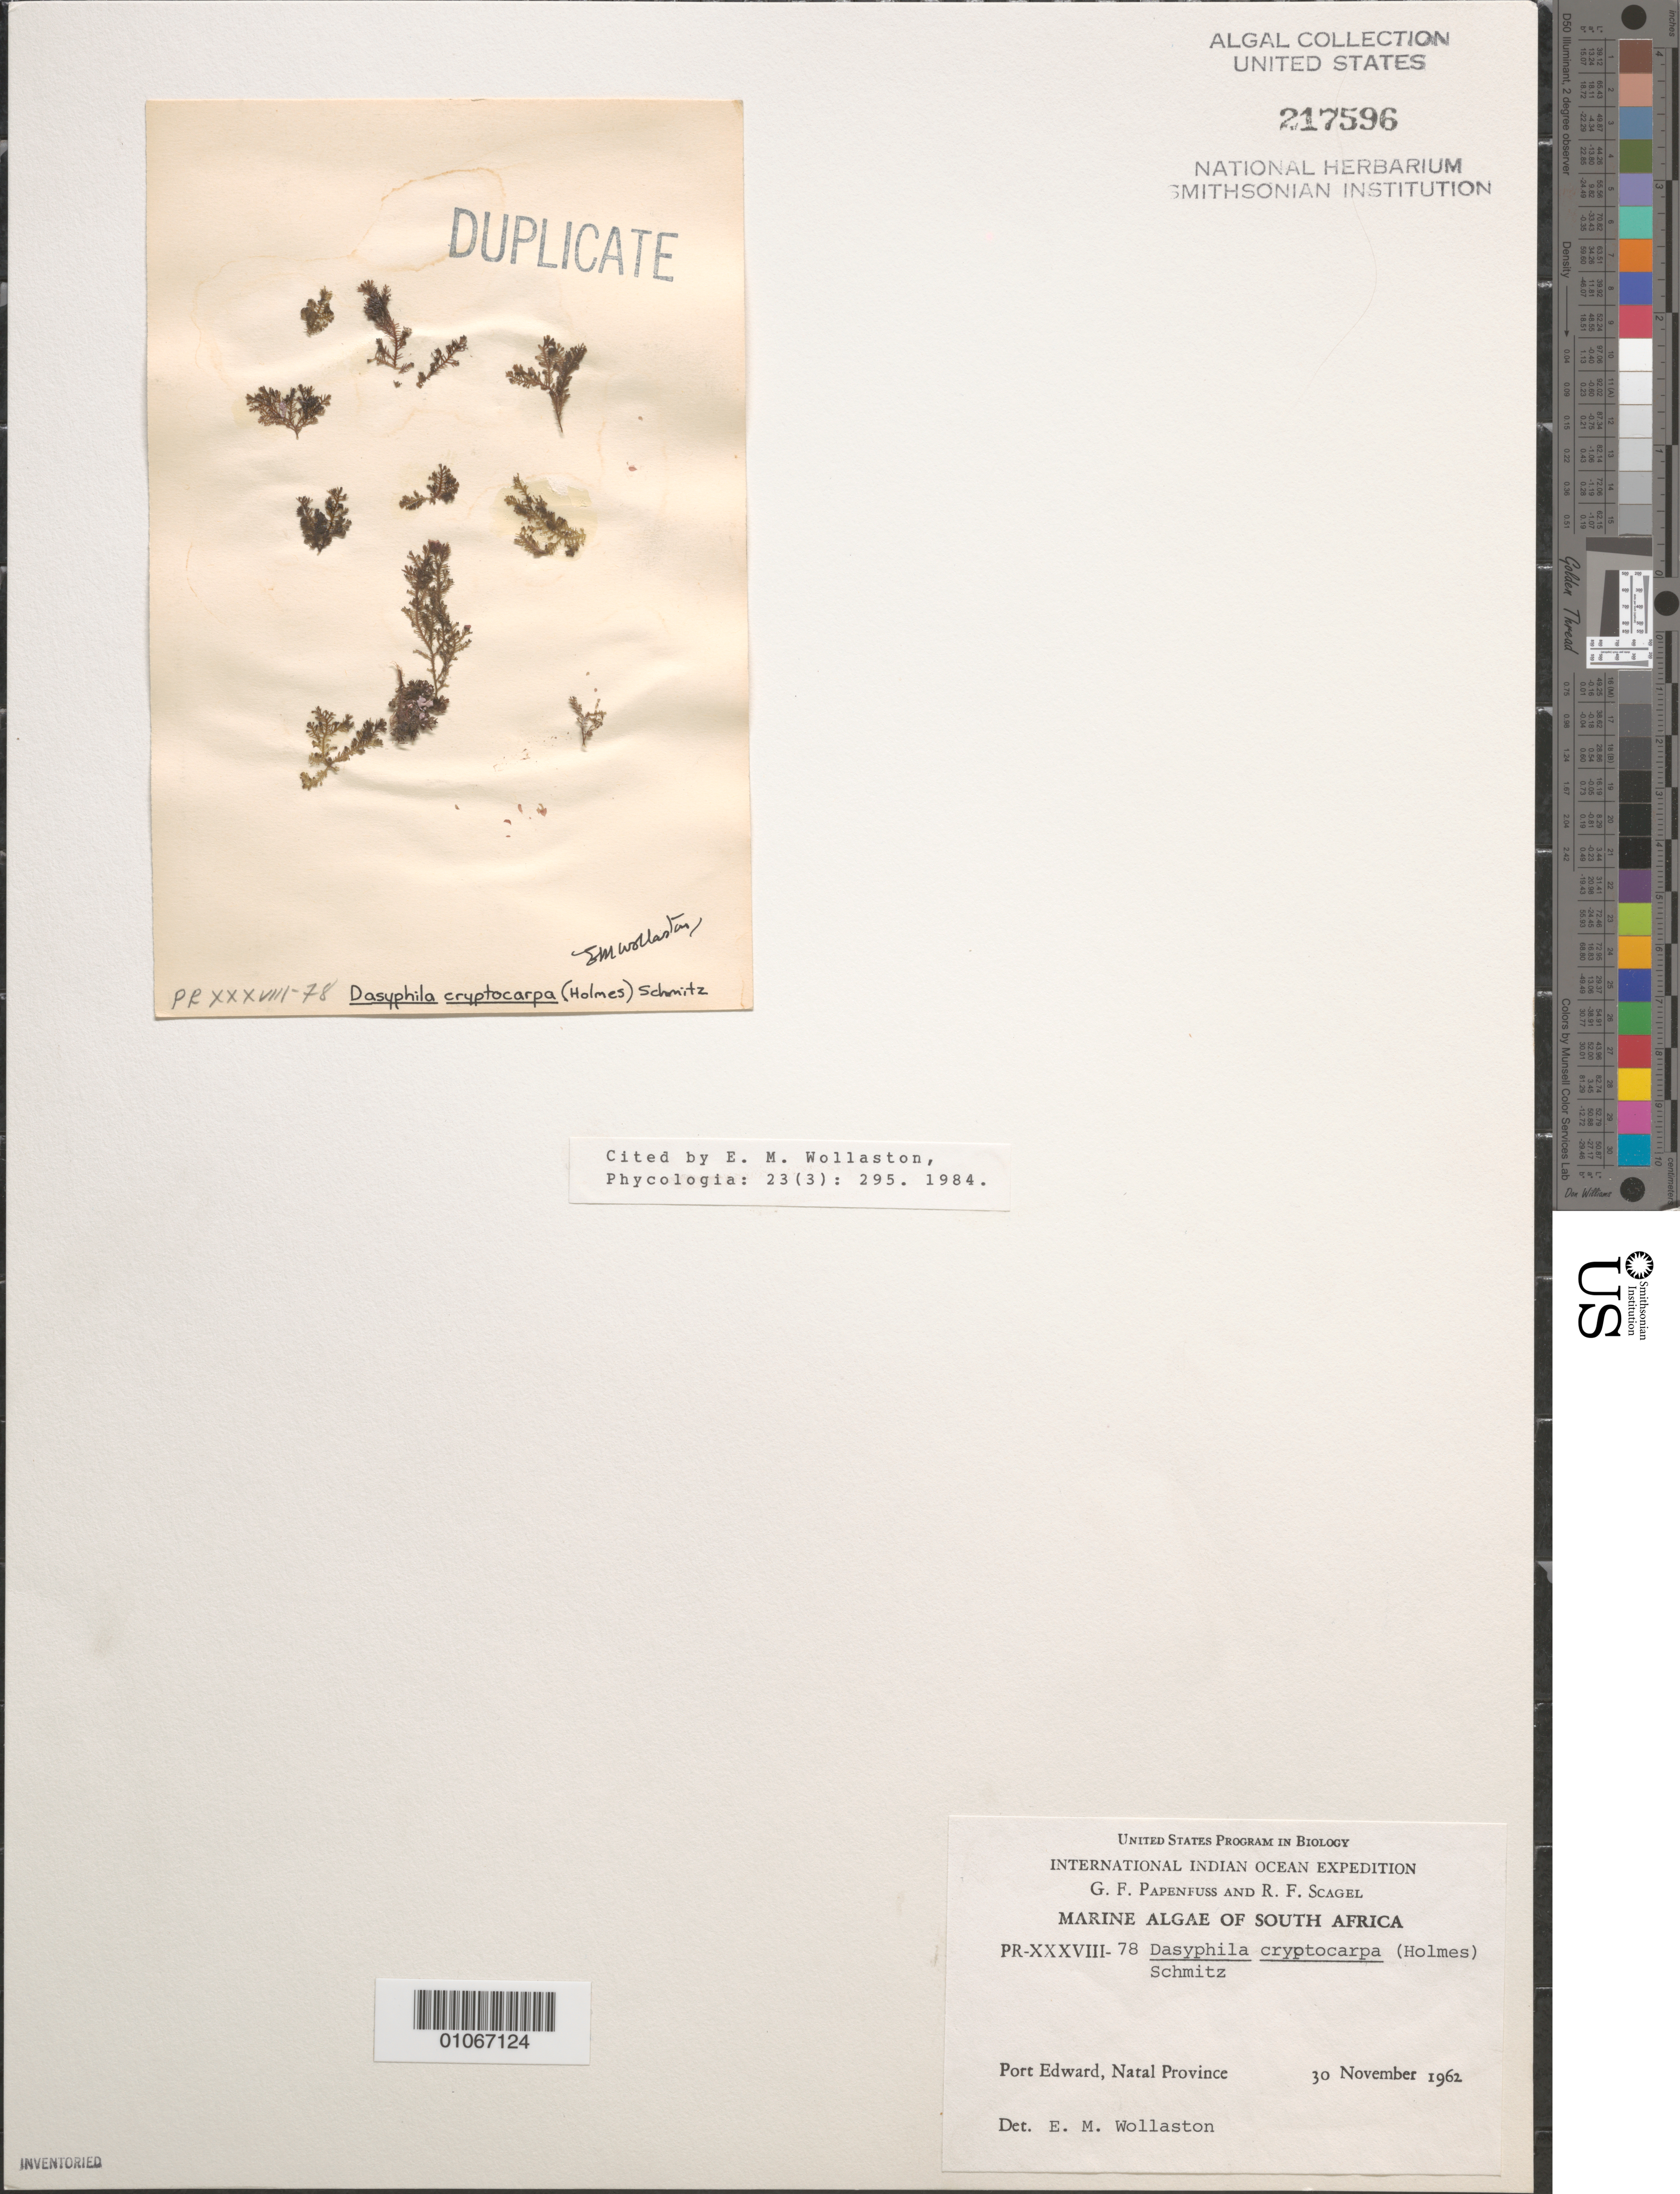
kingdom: Plantae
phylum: Rhodophyta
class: Florideophyceae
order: Ceramiales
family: Ceramiaceae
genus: Dasyphila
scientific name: Dasyphila cryptocarpa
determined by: Wollaston, E. M.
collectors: G. Papenfuss & R. F. Scagel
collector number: PR-XXXVIII-78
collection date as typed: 30 Nov 1962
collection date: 1962-11-30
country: South Africa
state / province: KwaZulu-Natal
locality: Port Edward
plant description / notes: International Indian Ocean Expedition, 1962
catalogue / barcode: US 217596